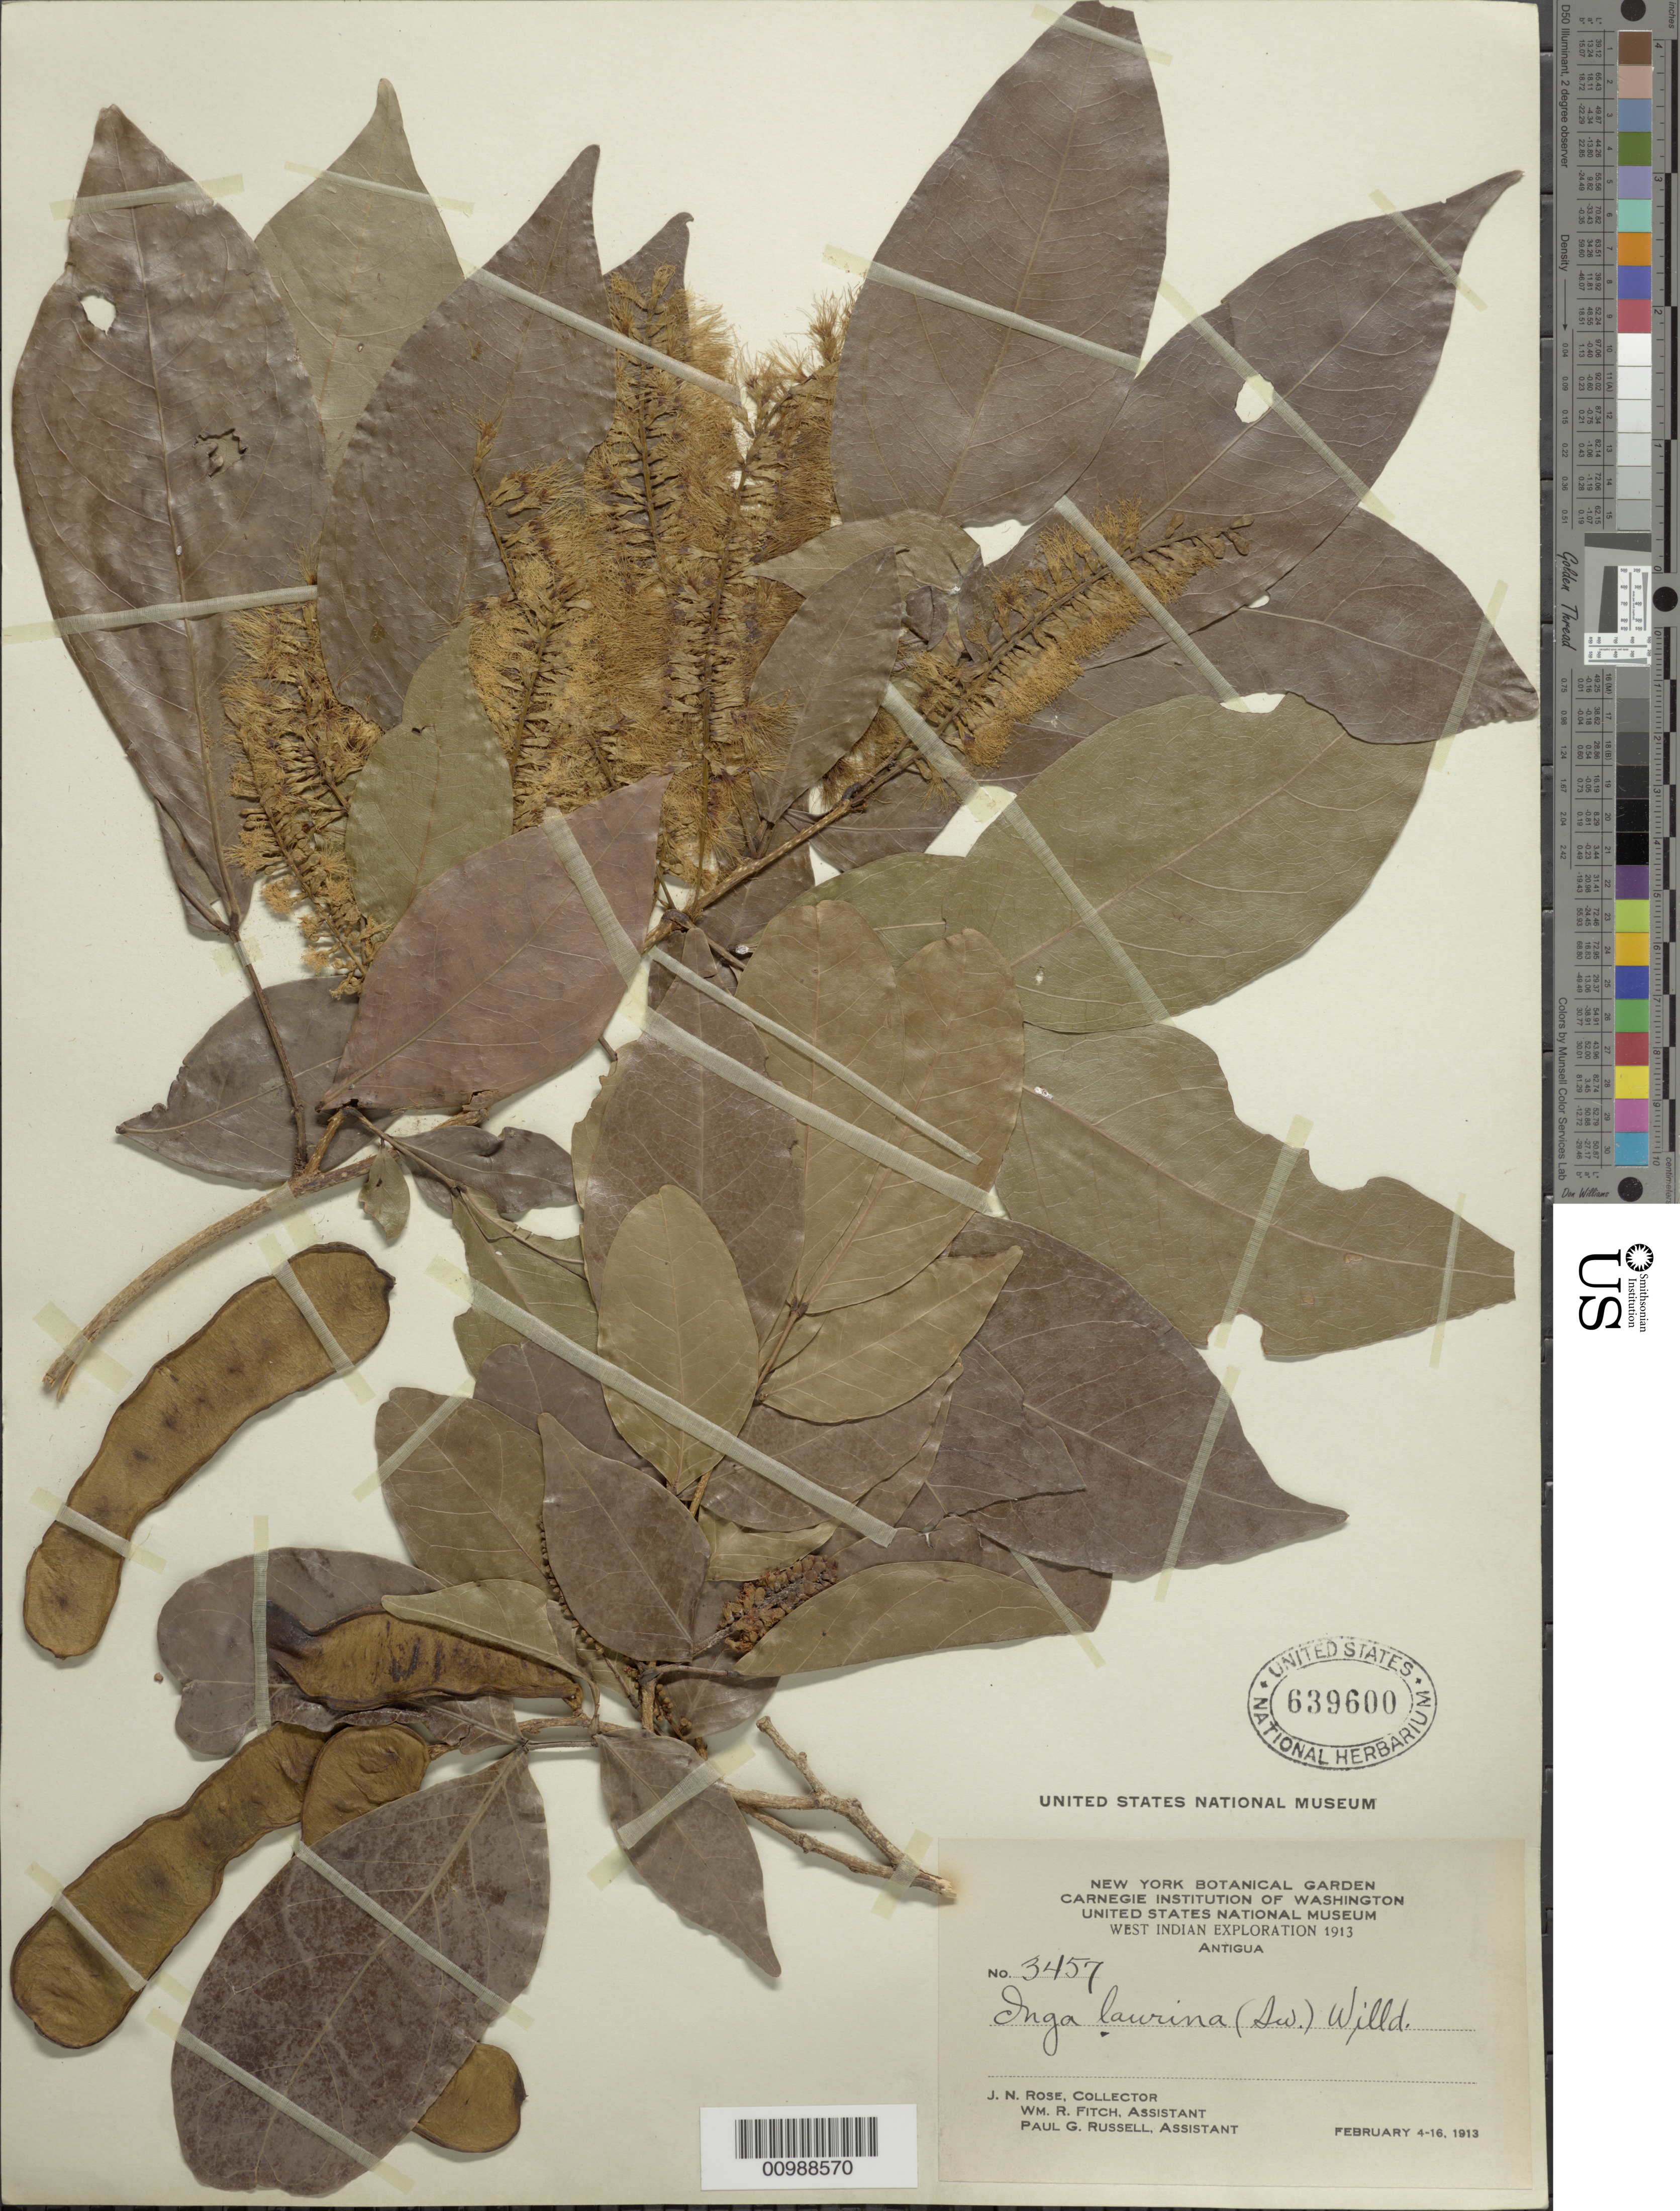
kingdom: Plantae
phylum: Tracheophyta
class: Magnoliopsida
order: Fabales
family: Fabaceae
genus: Inga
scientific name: Inga laurina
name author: (Sw.) Willd.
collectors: J. N. Rose, W. R. Fitch & P. G. Russell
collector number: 3457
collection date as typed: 04 Feb 1913 to16 Feb 1913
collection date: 1913-02-04/1913-02-16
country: Antigua and Barbuda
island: Antigua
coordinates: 0 N, 0 E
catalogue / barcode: US 639600